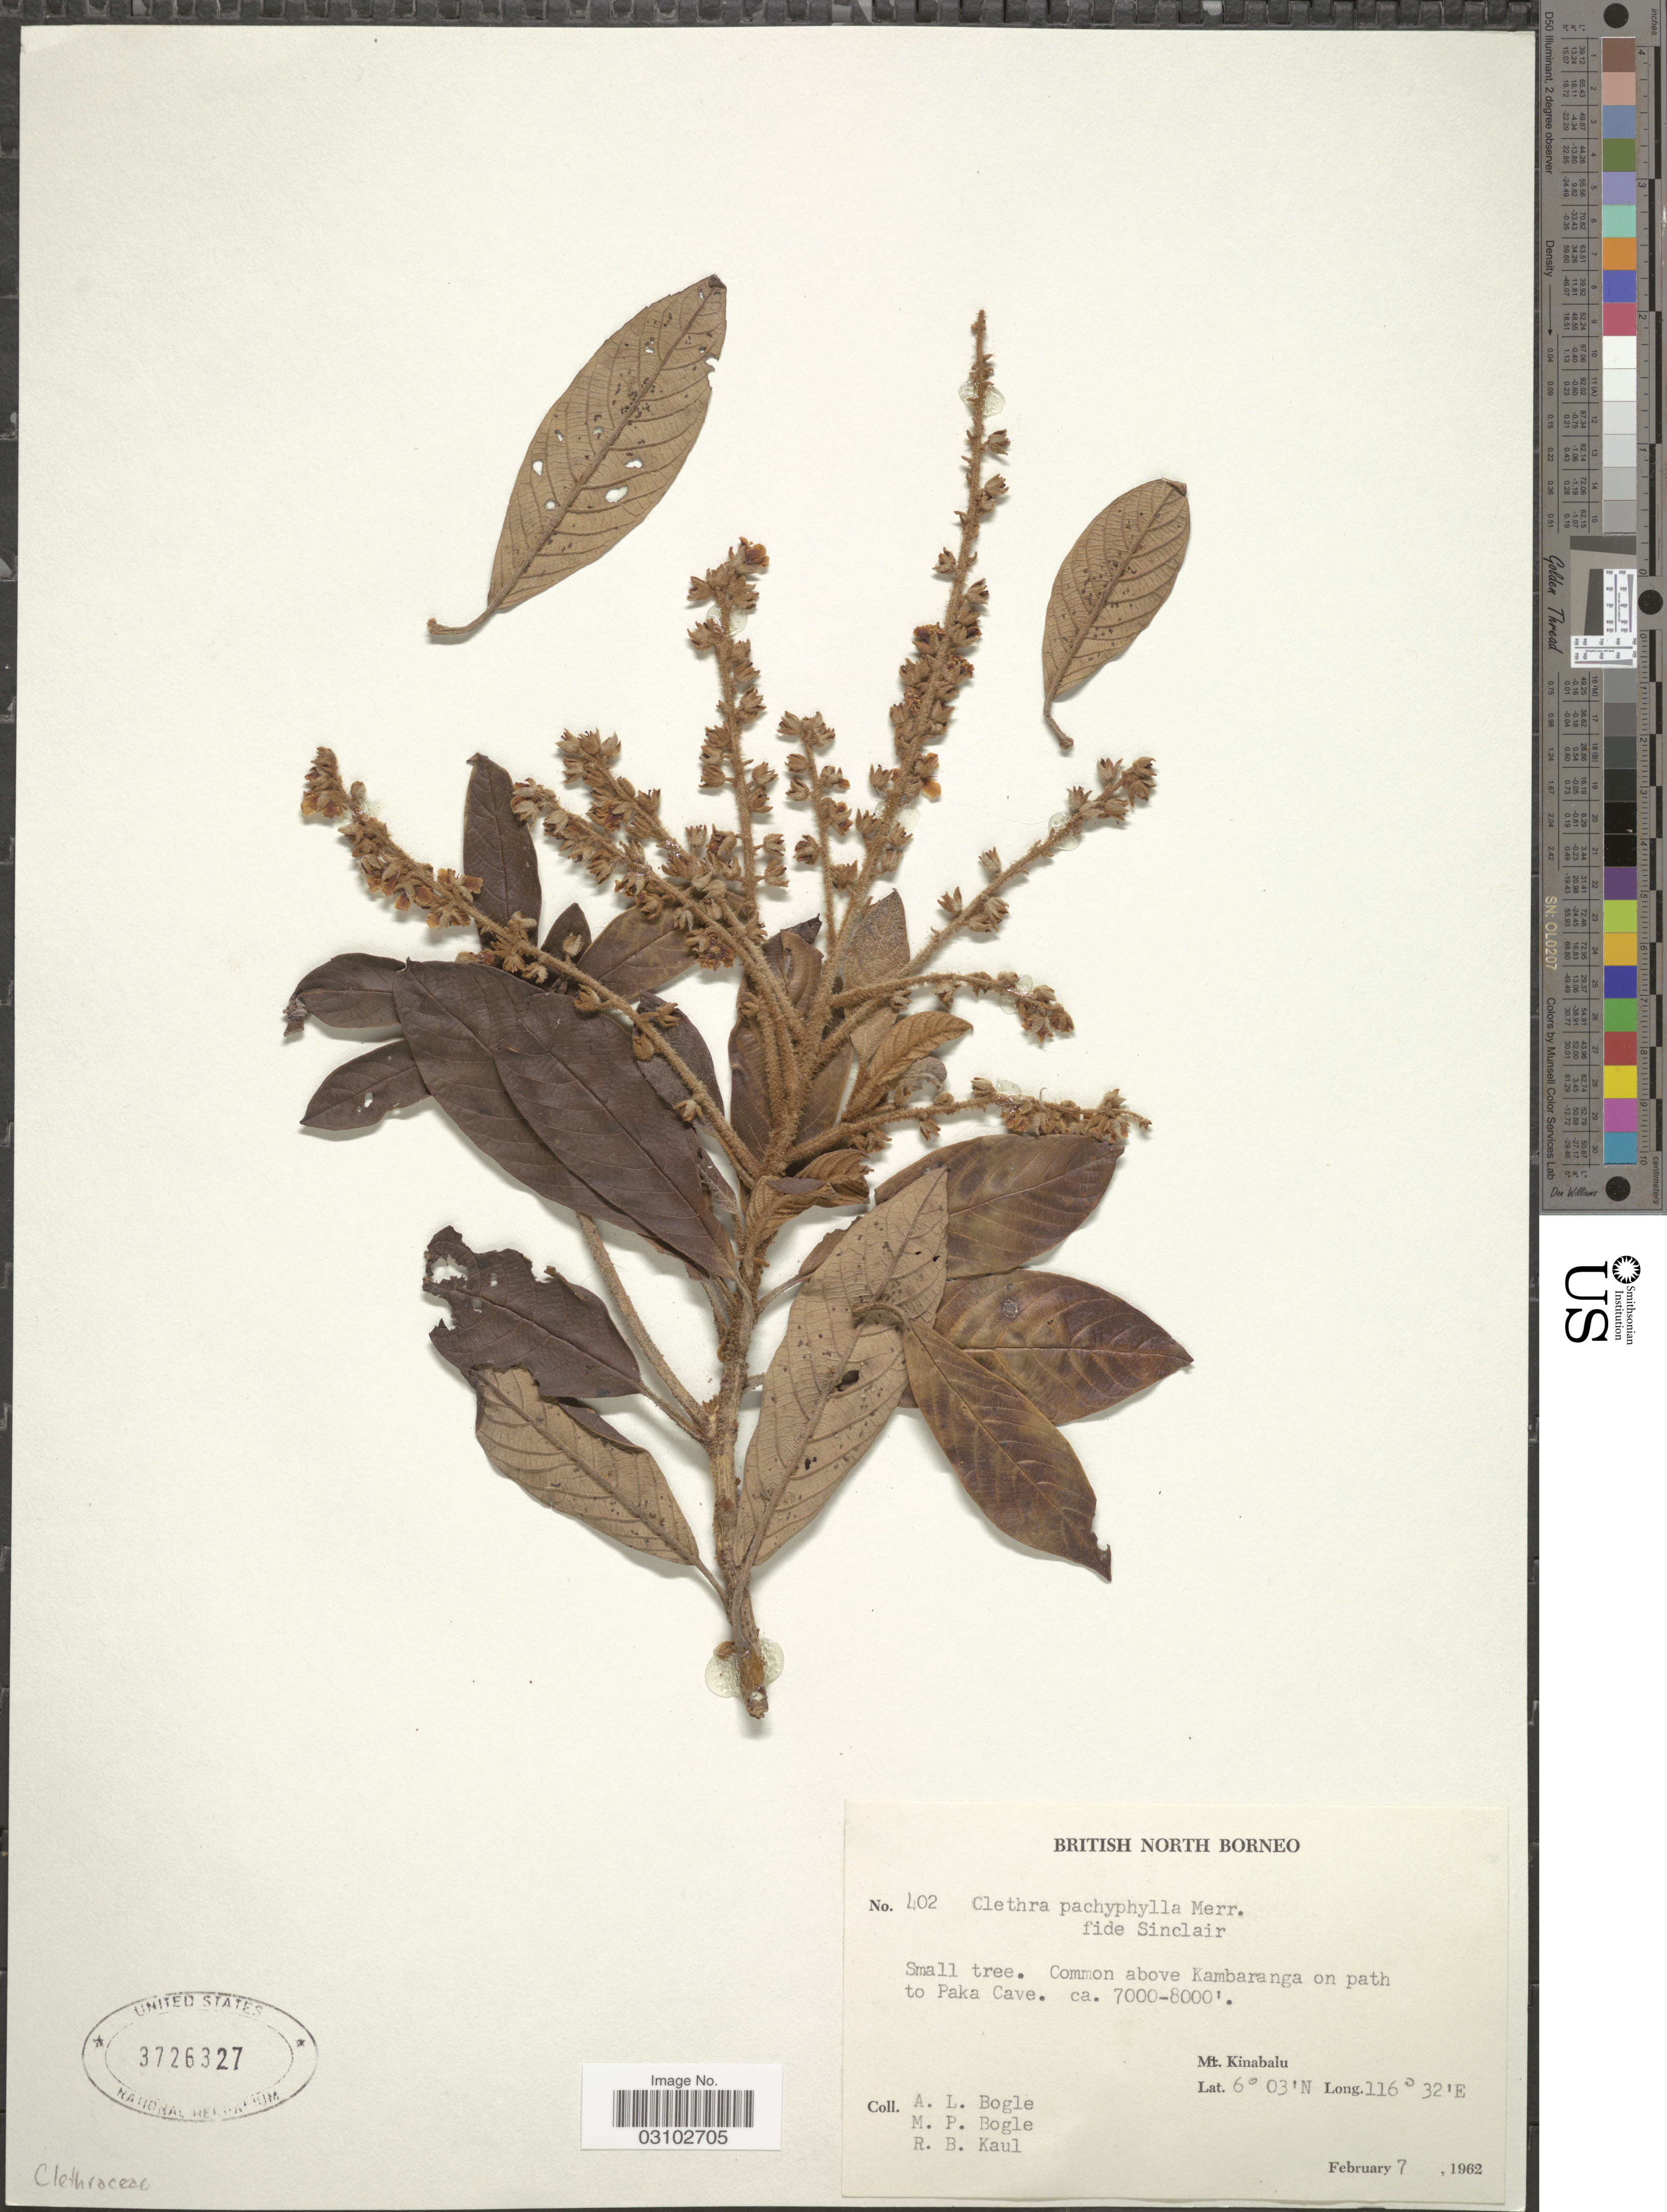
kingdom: Plantae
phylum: Tracheophyta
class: Magnoliopsida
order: Ericales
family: Clethraceae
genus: Clethra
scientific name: Clethra pachyphylla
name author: Merr.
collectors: Bogle, A.L., M. Bogle & R. Kaul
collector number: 402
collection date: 1962-02-07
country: Malaysia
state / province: Sabah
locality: British North Borneo. Common above Kambaranga on path to Paka Cave. Mt. Kinabalu.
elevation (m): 2134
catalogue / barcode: US 3726327